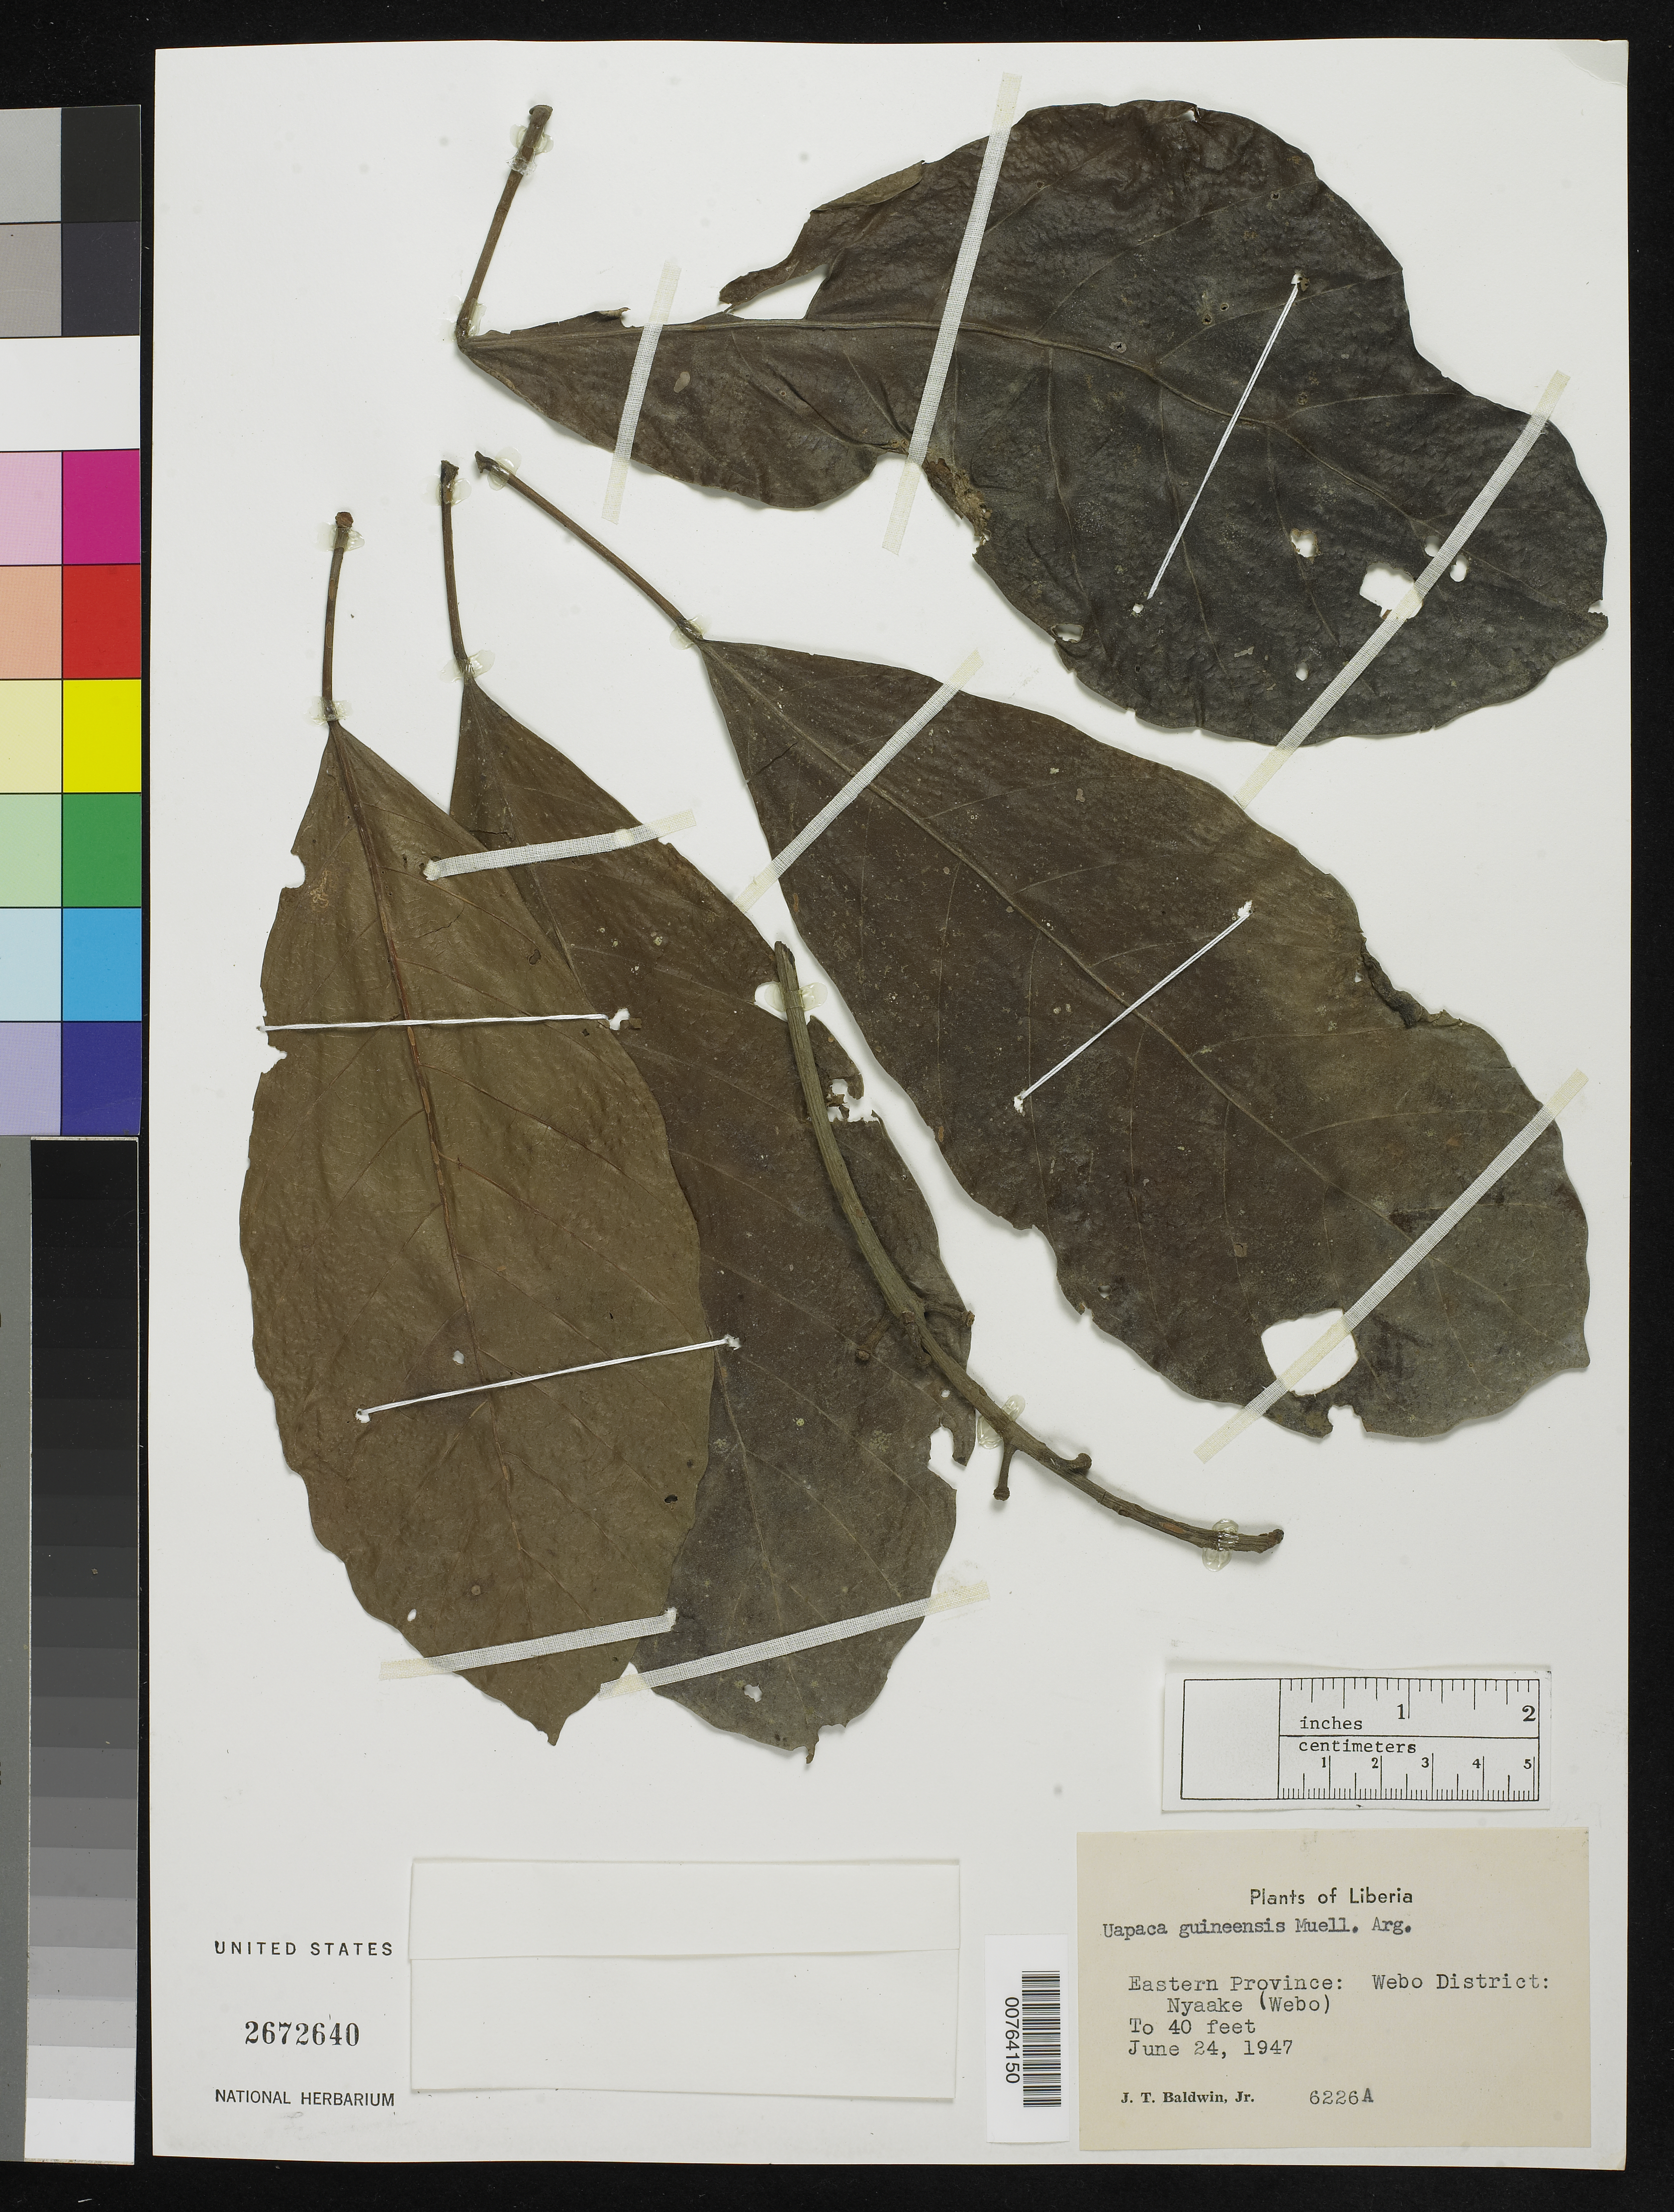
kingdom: Plantae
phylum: Tracheophyta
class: Magnoliopsida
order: Malpighiales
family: Phyllanthaceae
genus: Uapaca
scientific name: Uapaca guineensis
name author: Müll. Arg.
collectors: J. T. Baldwin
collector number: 6226A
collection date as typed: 24 Jun 1947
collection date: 1947-06-24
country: Liberia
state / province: River Gee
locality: Eastern Province: Webo District, Nyaake (Webo)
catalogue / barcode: US 2672640